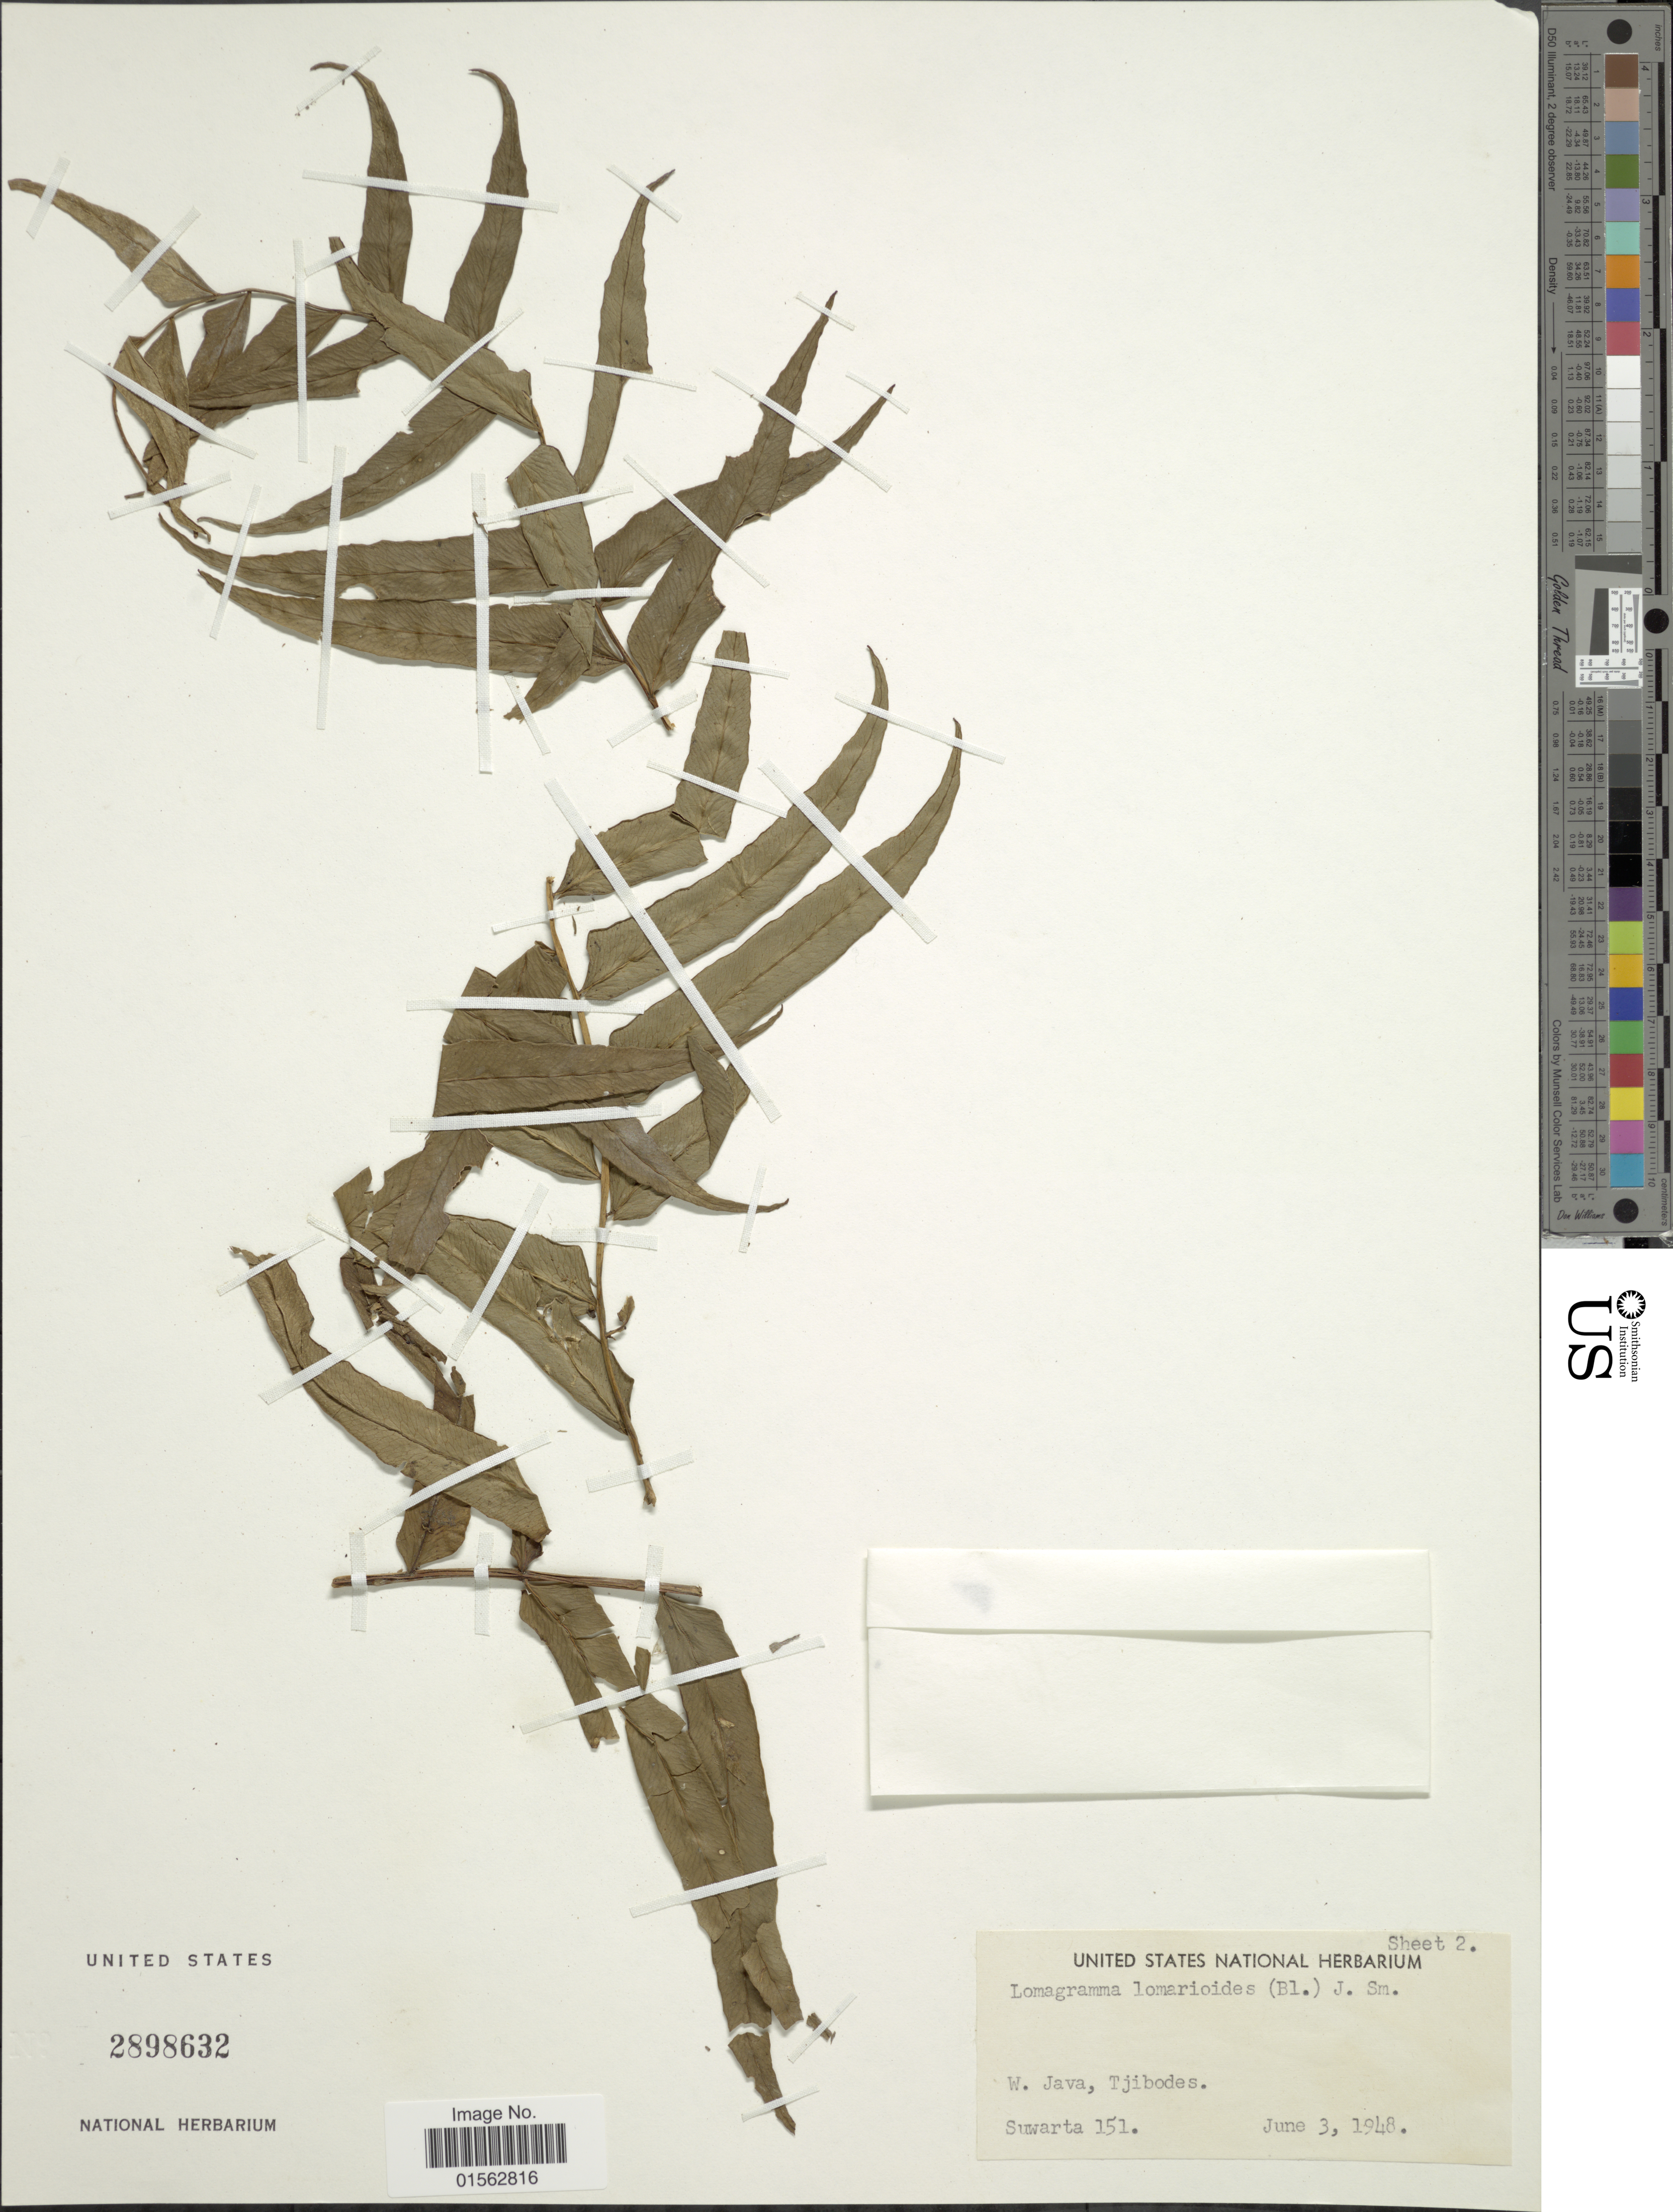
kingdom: Plantae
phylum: Tracheophyta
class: Polypodiopsida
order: Polypodiales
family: Dryopteridaceae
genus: Lomagramma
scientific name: Lomagramma lomarioides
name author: (Blume) J. Sm.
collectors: Suwarta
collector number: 151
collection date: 1948-06-03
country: Indonesia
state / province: Java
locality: W. Java, Tjibodas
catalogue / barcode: US 2898632